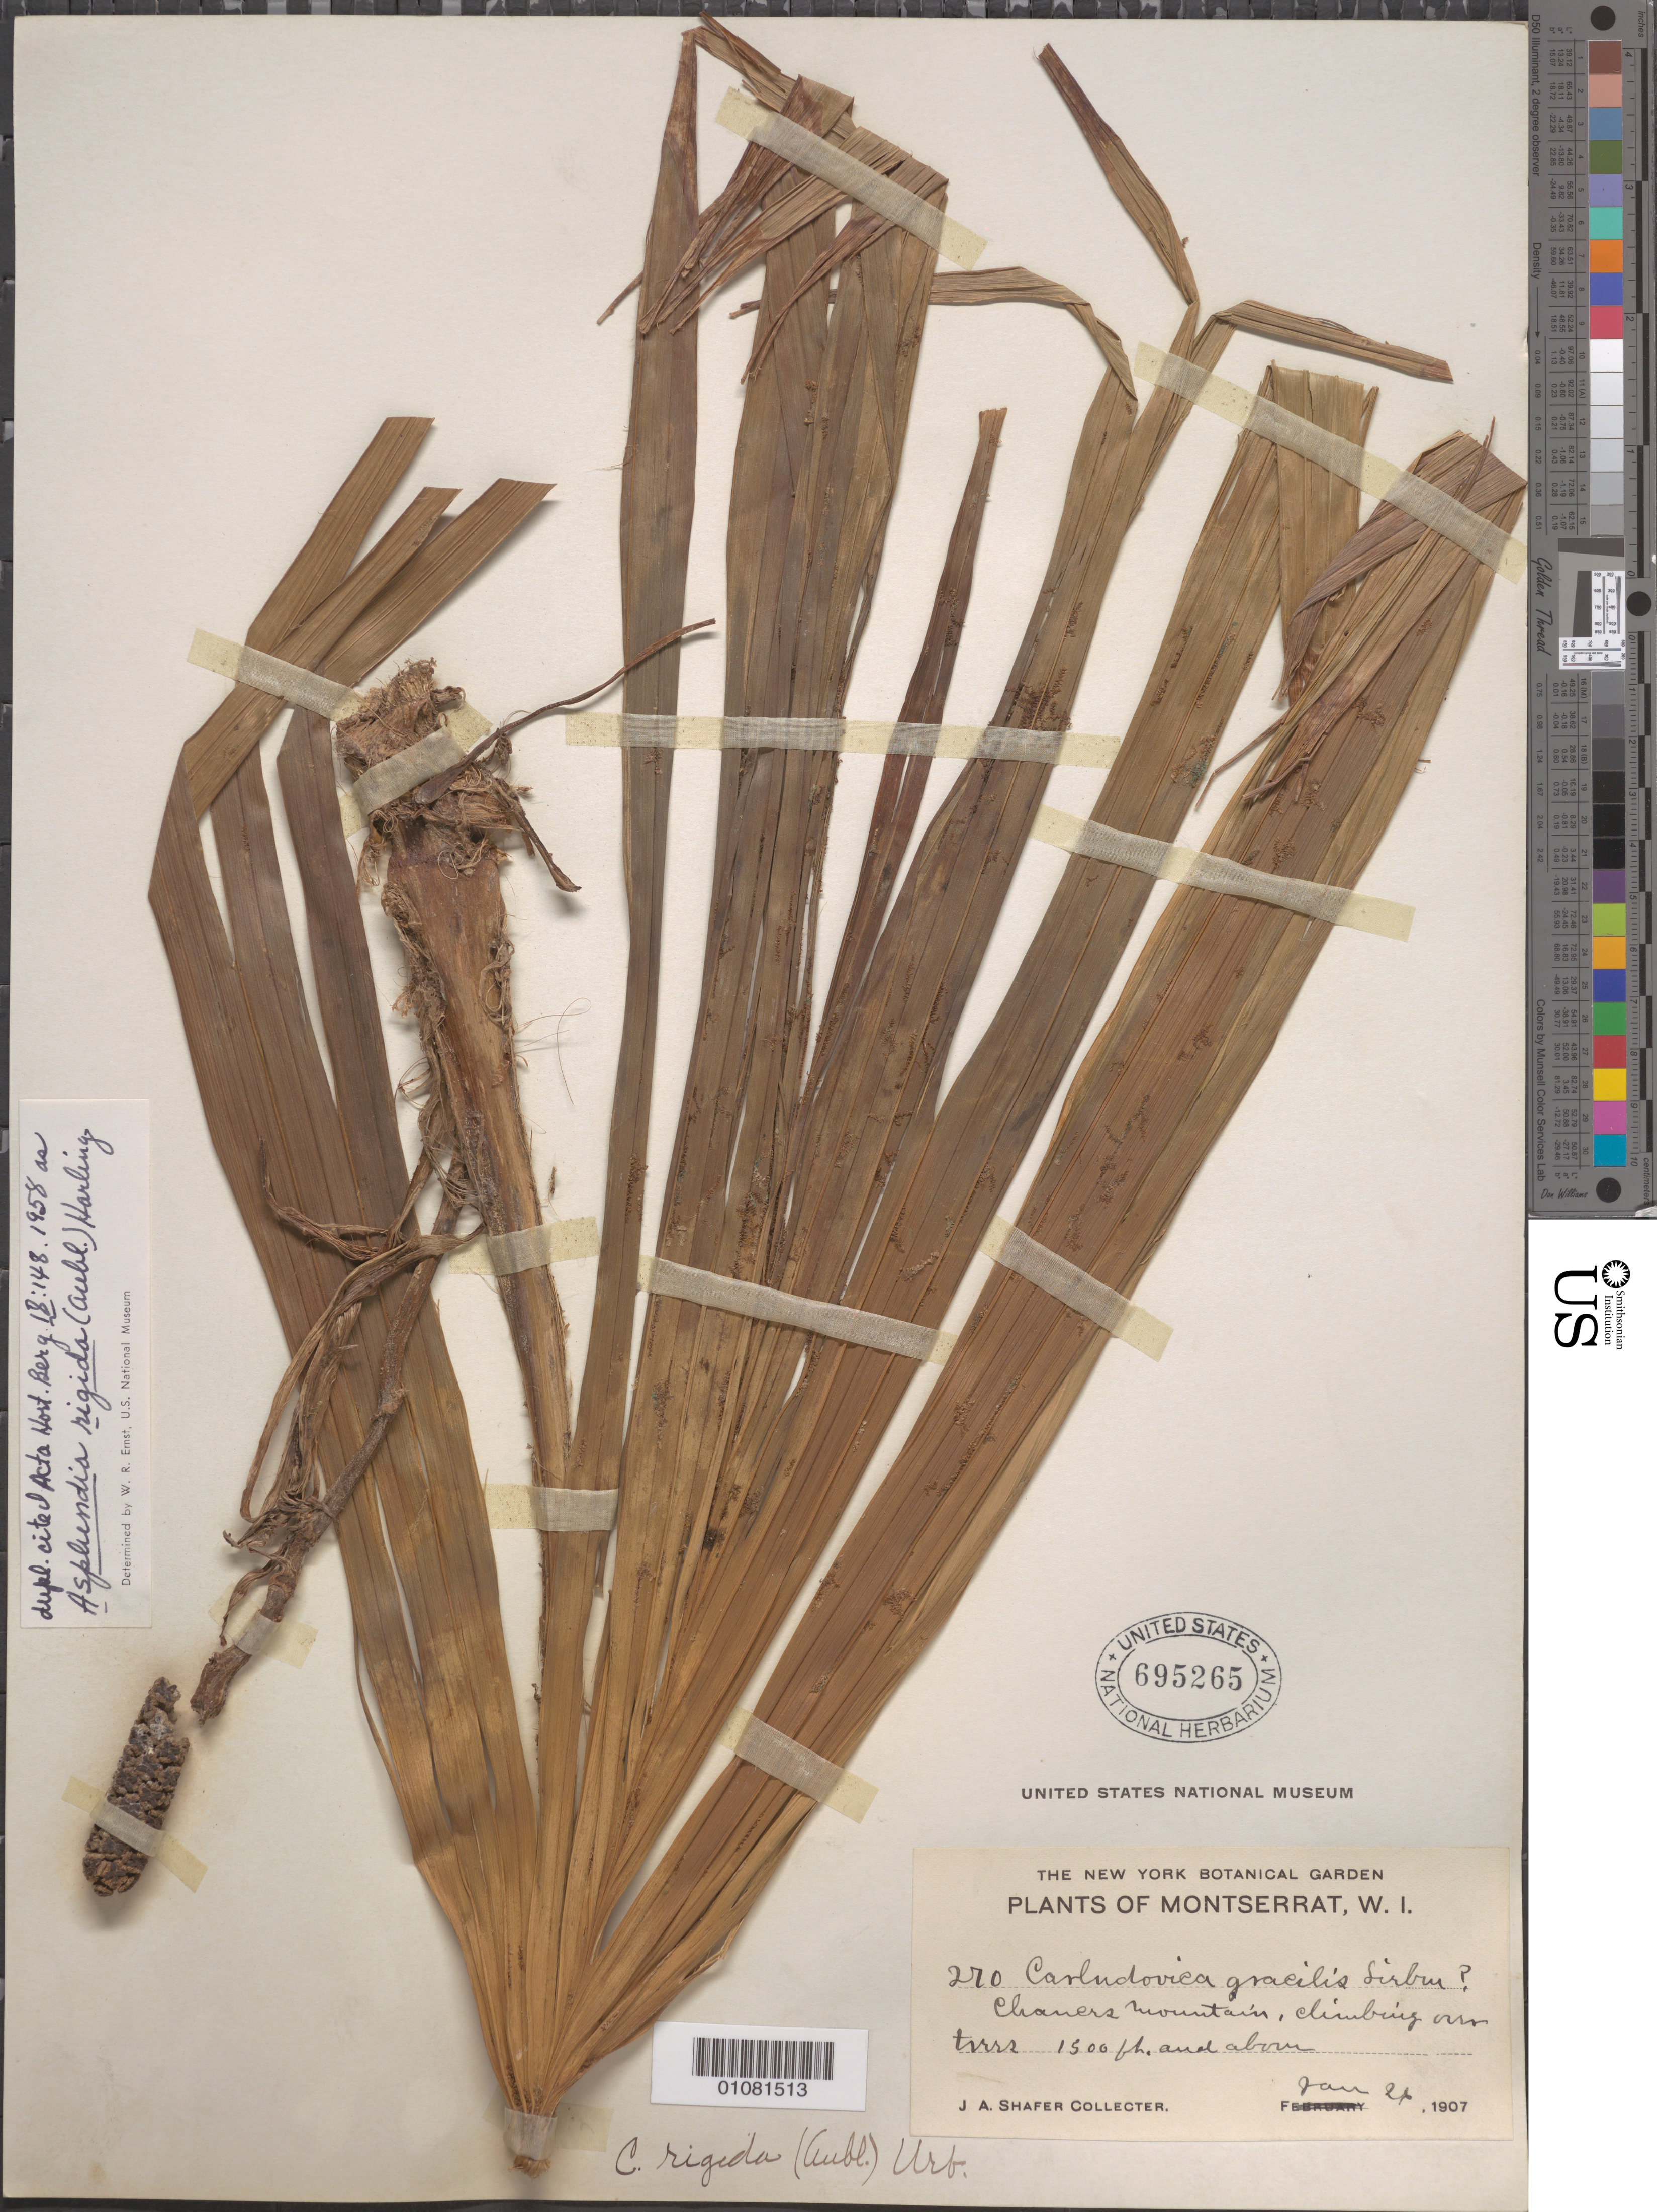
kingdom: Plantae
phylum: Tracheophyta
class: Liliopsida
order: Pandanales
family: Cyclanthaceae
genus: Asplundia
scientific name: Asplundia rigida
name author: (Aubl.) Harling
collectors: J. A. Shafer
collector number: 270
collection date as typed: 26 Jan 1907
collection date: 1907-01-26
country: Montserrat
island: Montserrat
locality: Chaners Mountain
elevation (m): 457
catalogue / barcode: US 695265